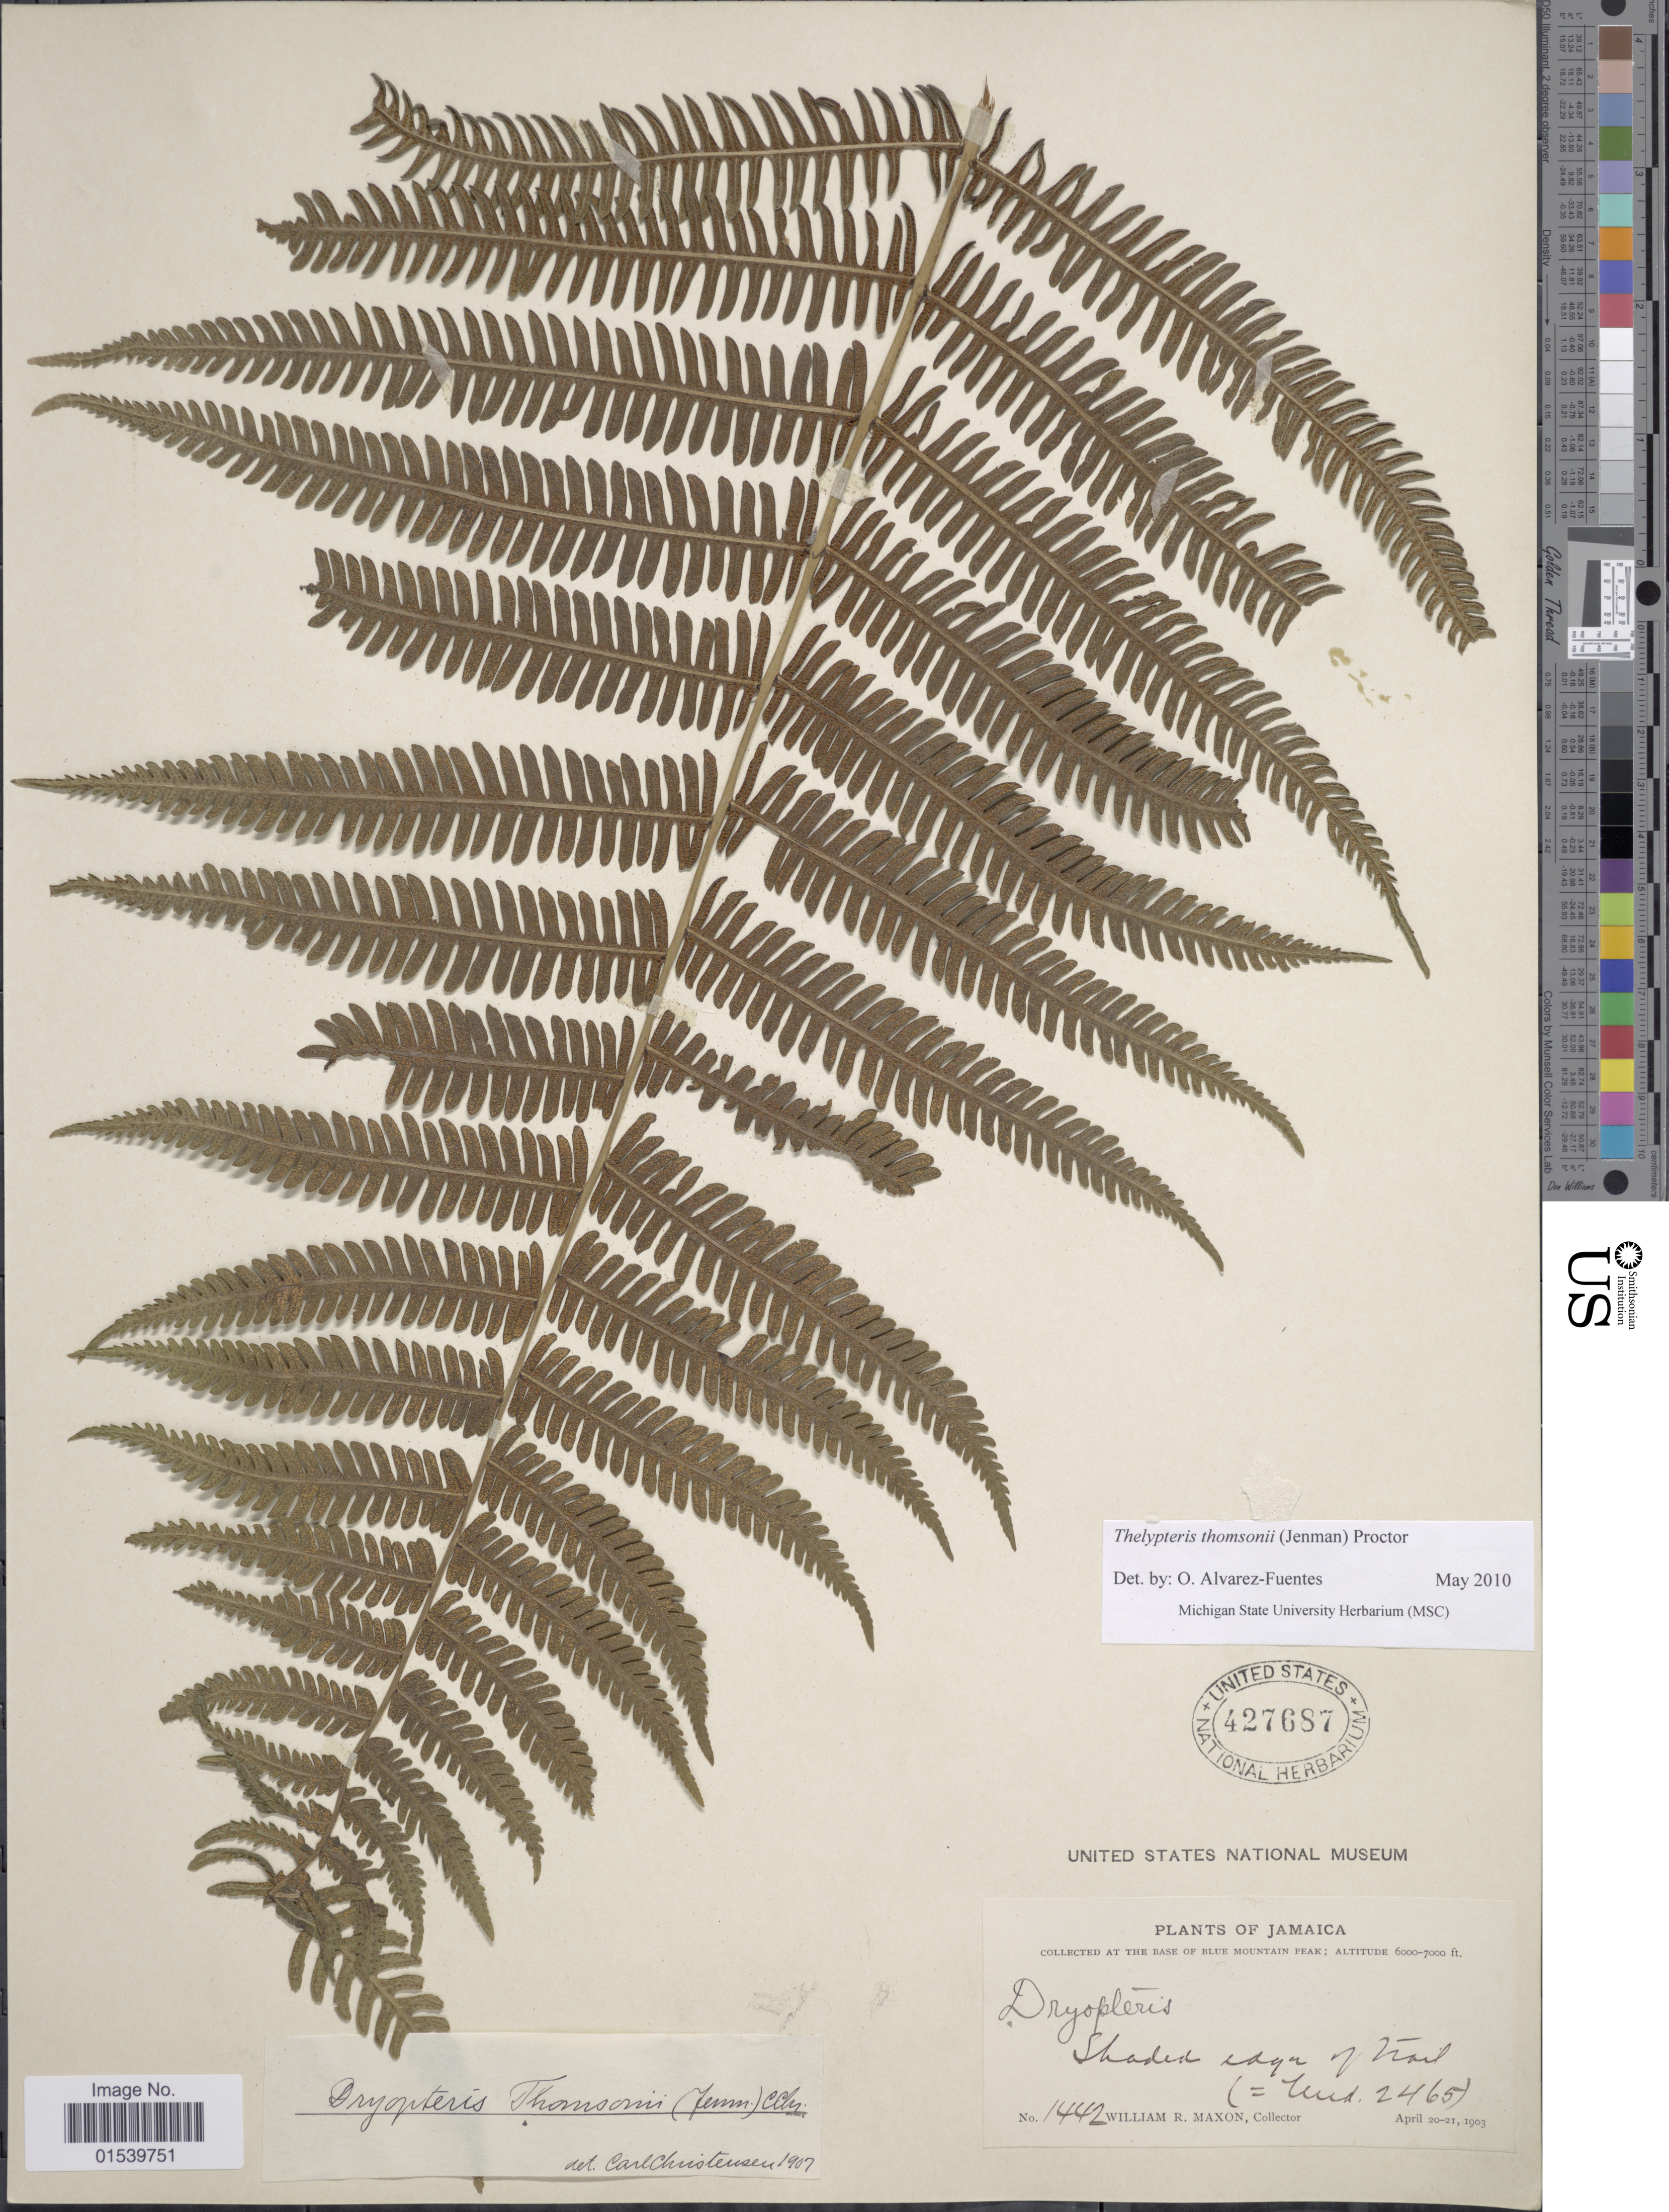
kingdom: Plantae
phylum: Tracheophyta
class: Polypodiopsida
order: Polypodiales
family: Thelypteridaceae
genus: Amauropelta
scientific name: Amauropelta thomsonii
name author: (Jenman) Pic. Serm.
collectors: W. R. Maxon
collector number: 1442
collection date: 1903-04-20/1903-04-21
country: Jamaica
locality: At the base of Blue Mountains peak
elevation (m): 1829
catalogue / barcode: US 427687